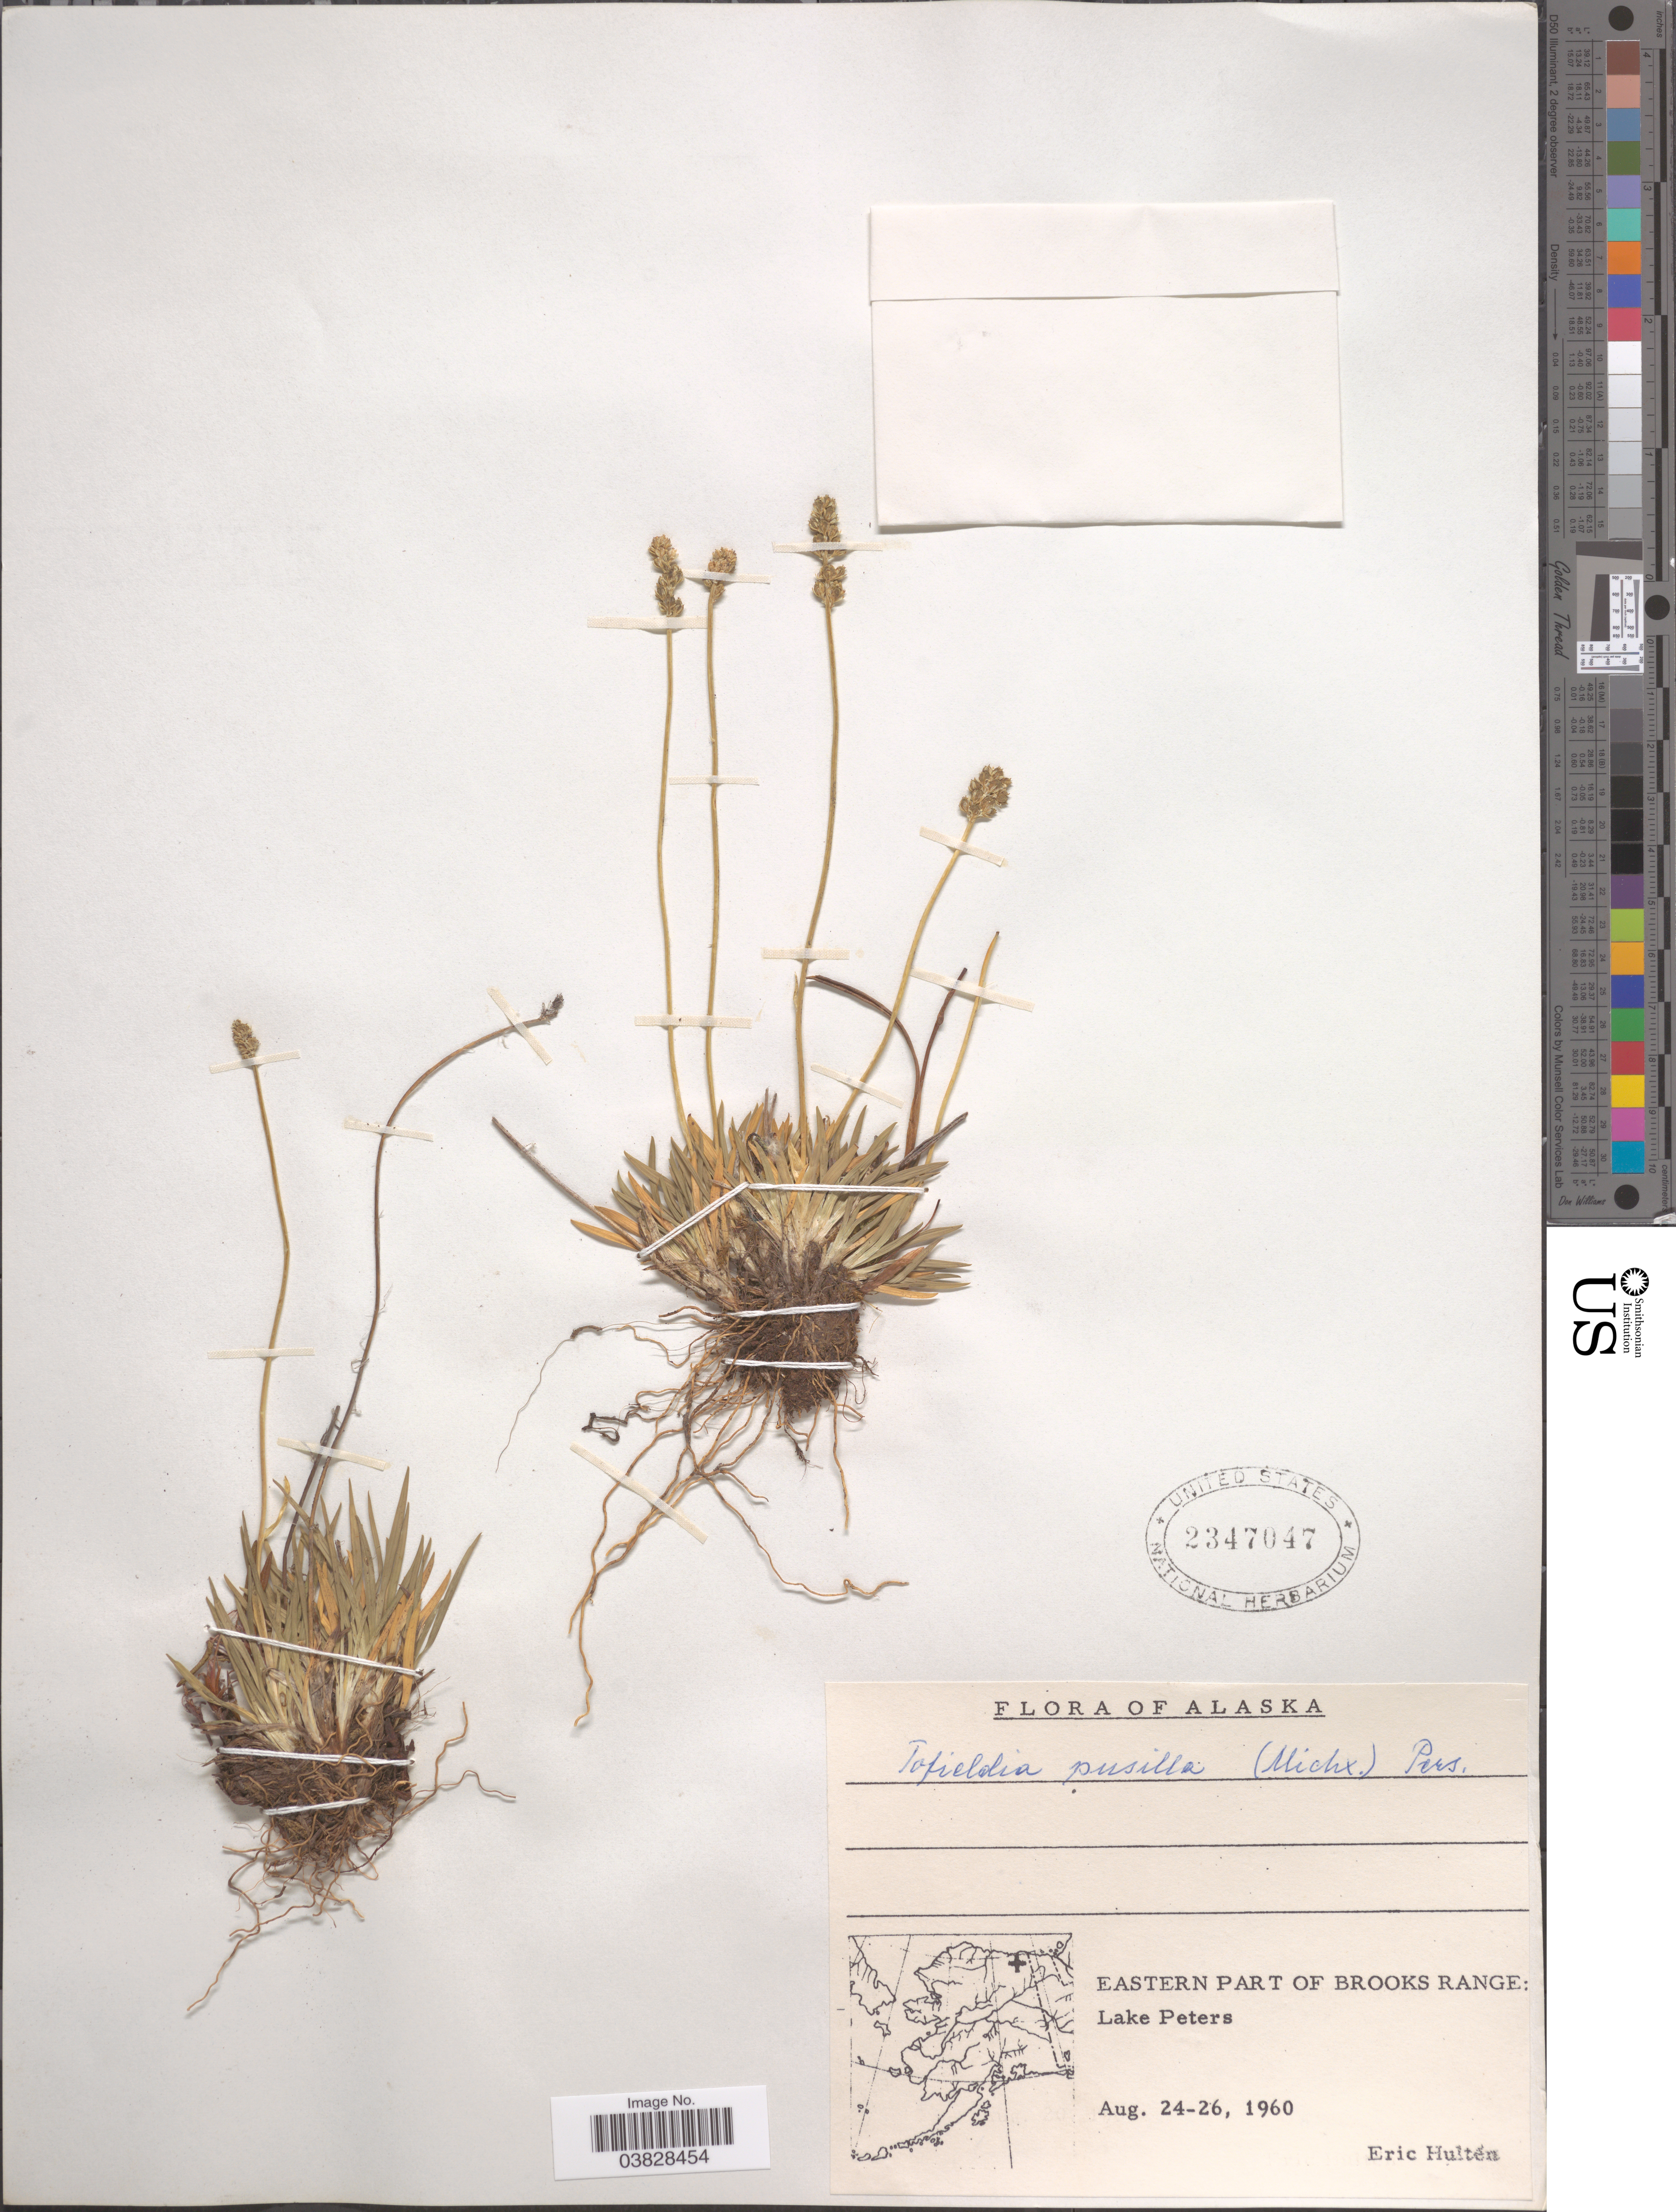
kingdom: Plantae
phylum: Tracheophyta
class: Liliopsida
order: Alismatales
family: Tofieldiaceae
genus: Tofieldia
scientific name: Tofieldia pusilla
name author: (Michx.) Pers.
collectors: E. G. Hultén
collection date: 1960-08-24/1960-08-26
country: United States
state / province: Alaska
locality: Eastern Part of Brooks Range: Lake Peters.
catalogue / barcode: US 2347047